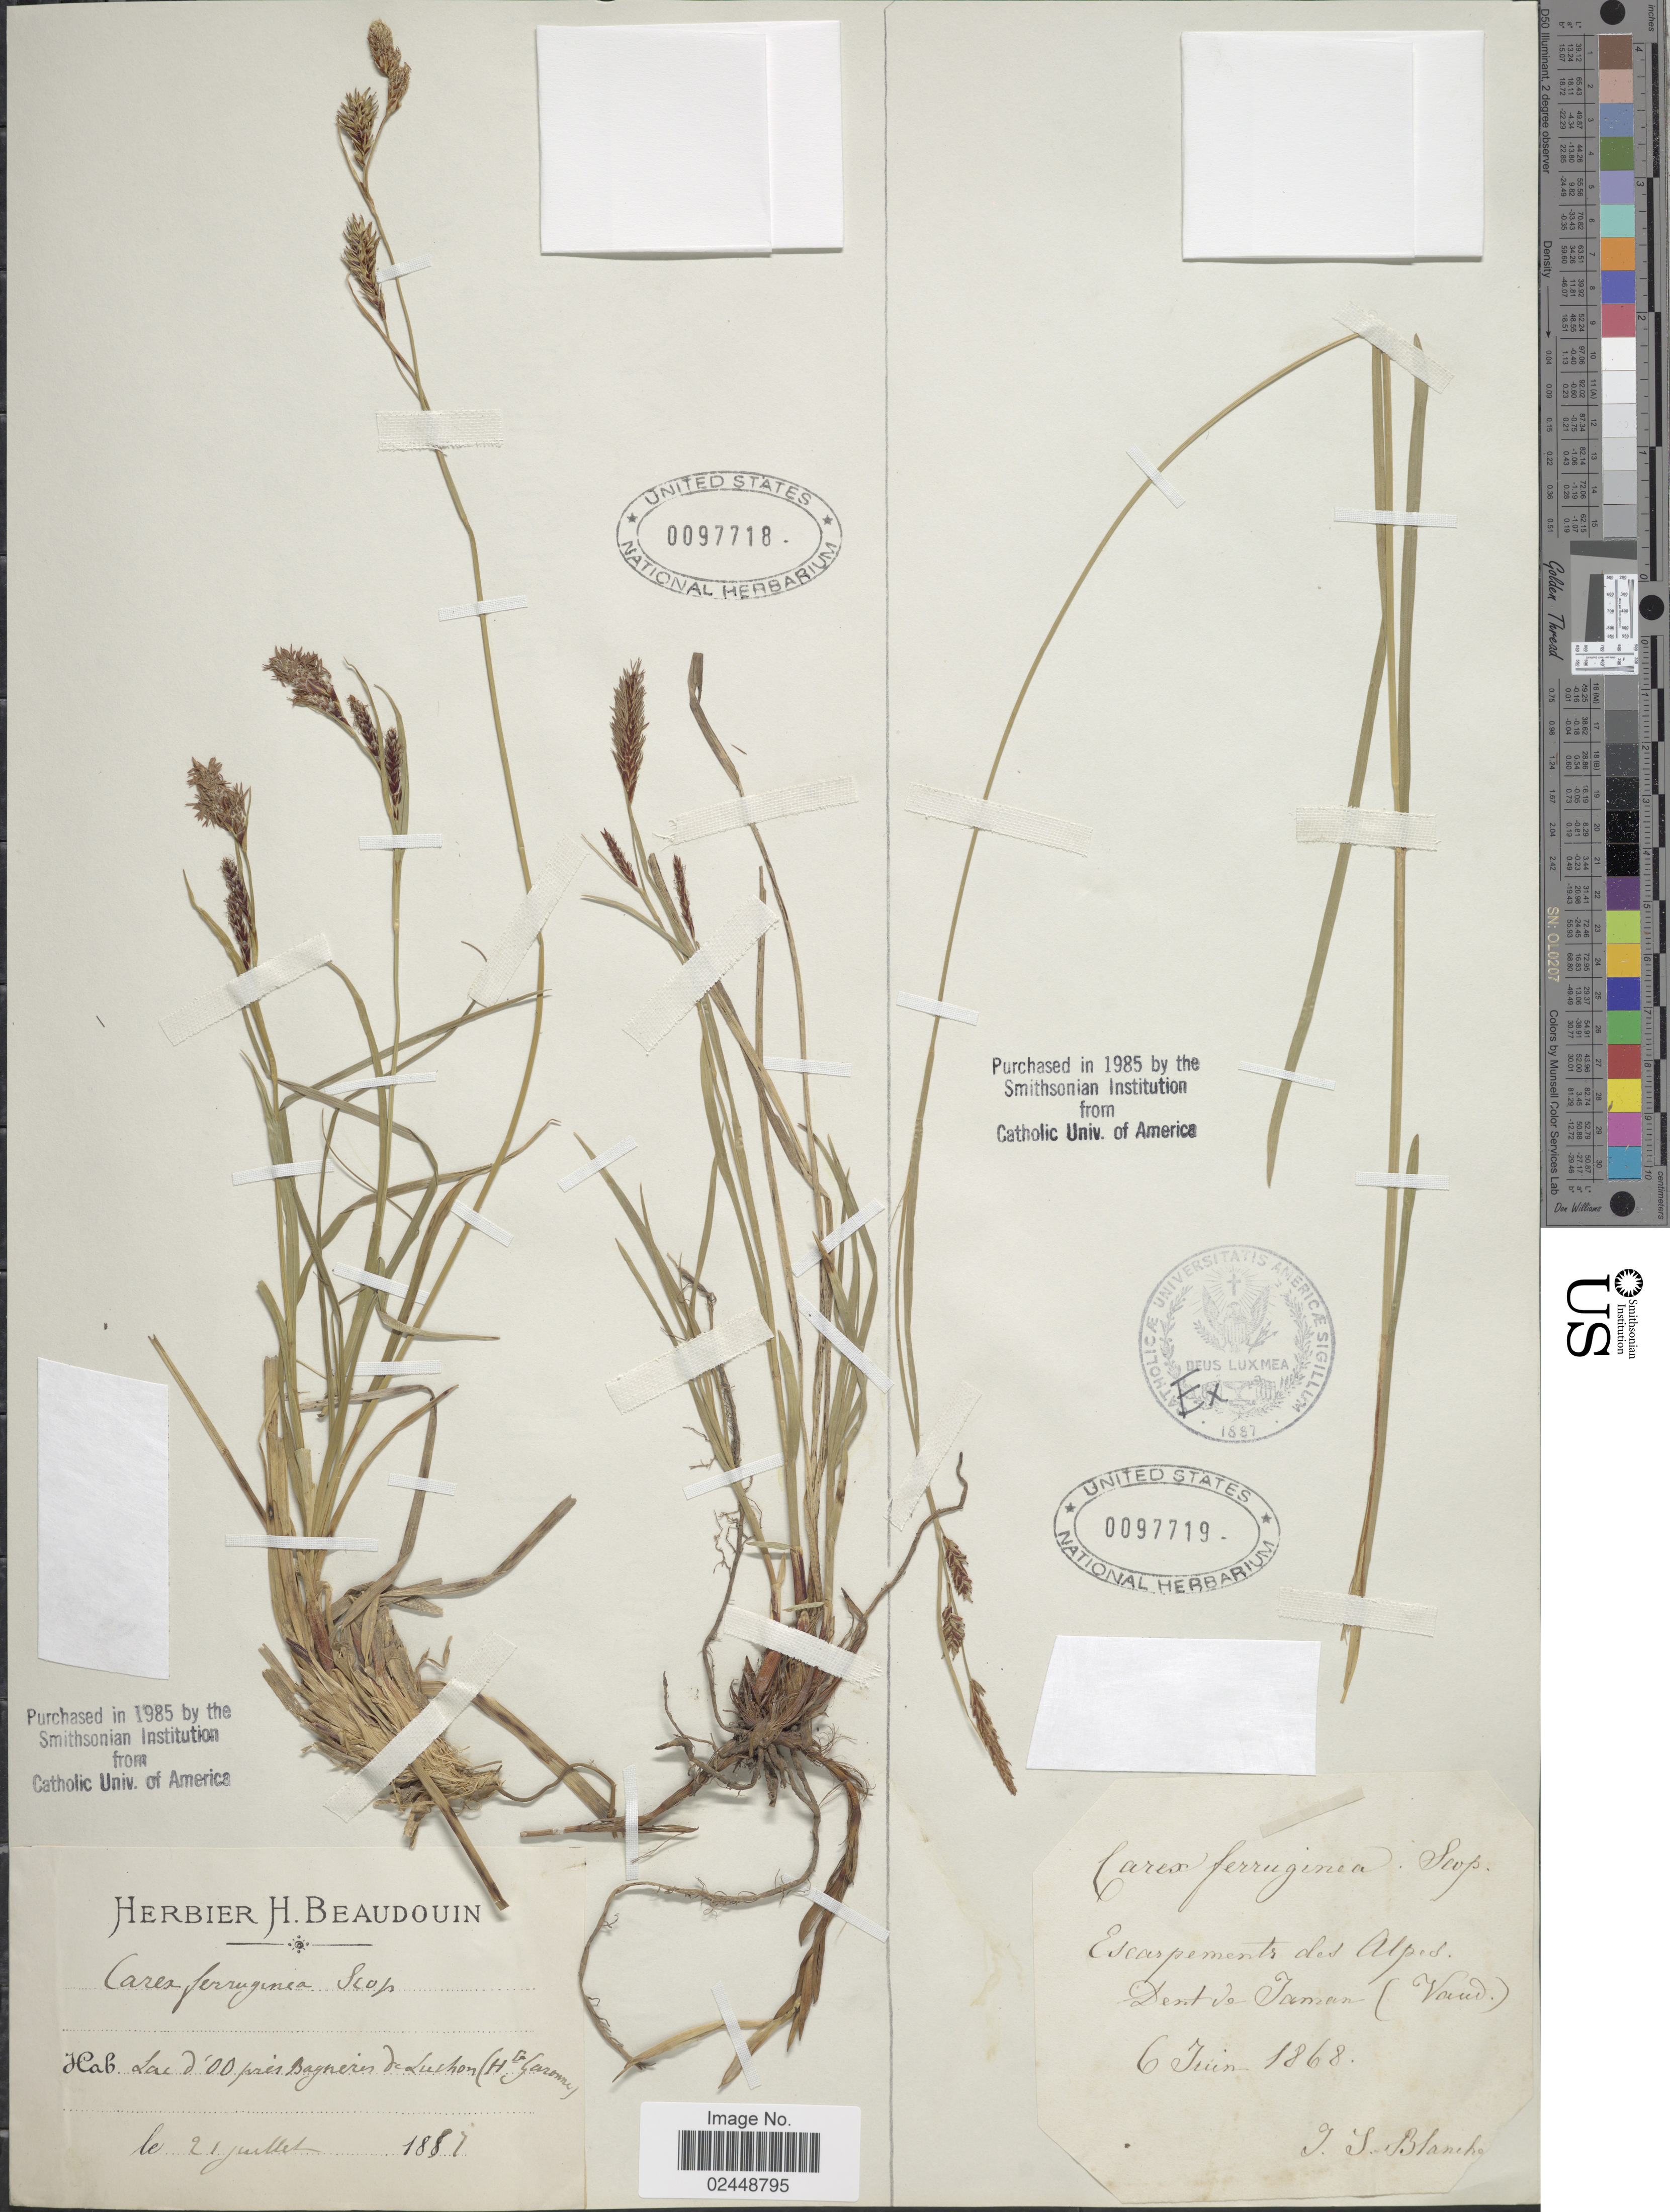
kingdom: Plantae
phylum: Tracheophyta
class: Liliopsida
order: Poales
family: Cyperaceae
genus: Carex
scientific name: Carex ferruginea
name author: Scop.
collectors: ex herb. H. Beaudouin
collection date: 1887-07-21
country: France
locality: Lac d'OO pres Bagneres de Luchon (H Ste. Garonne) [interpreted]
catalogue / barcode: US 97718-2